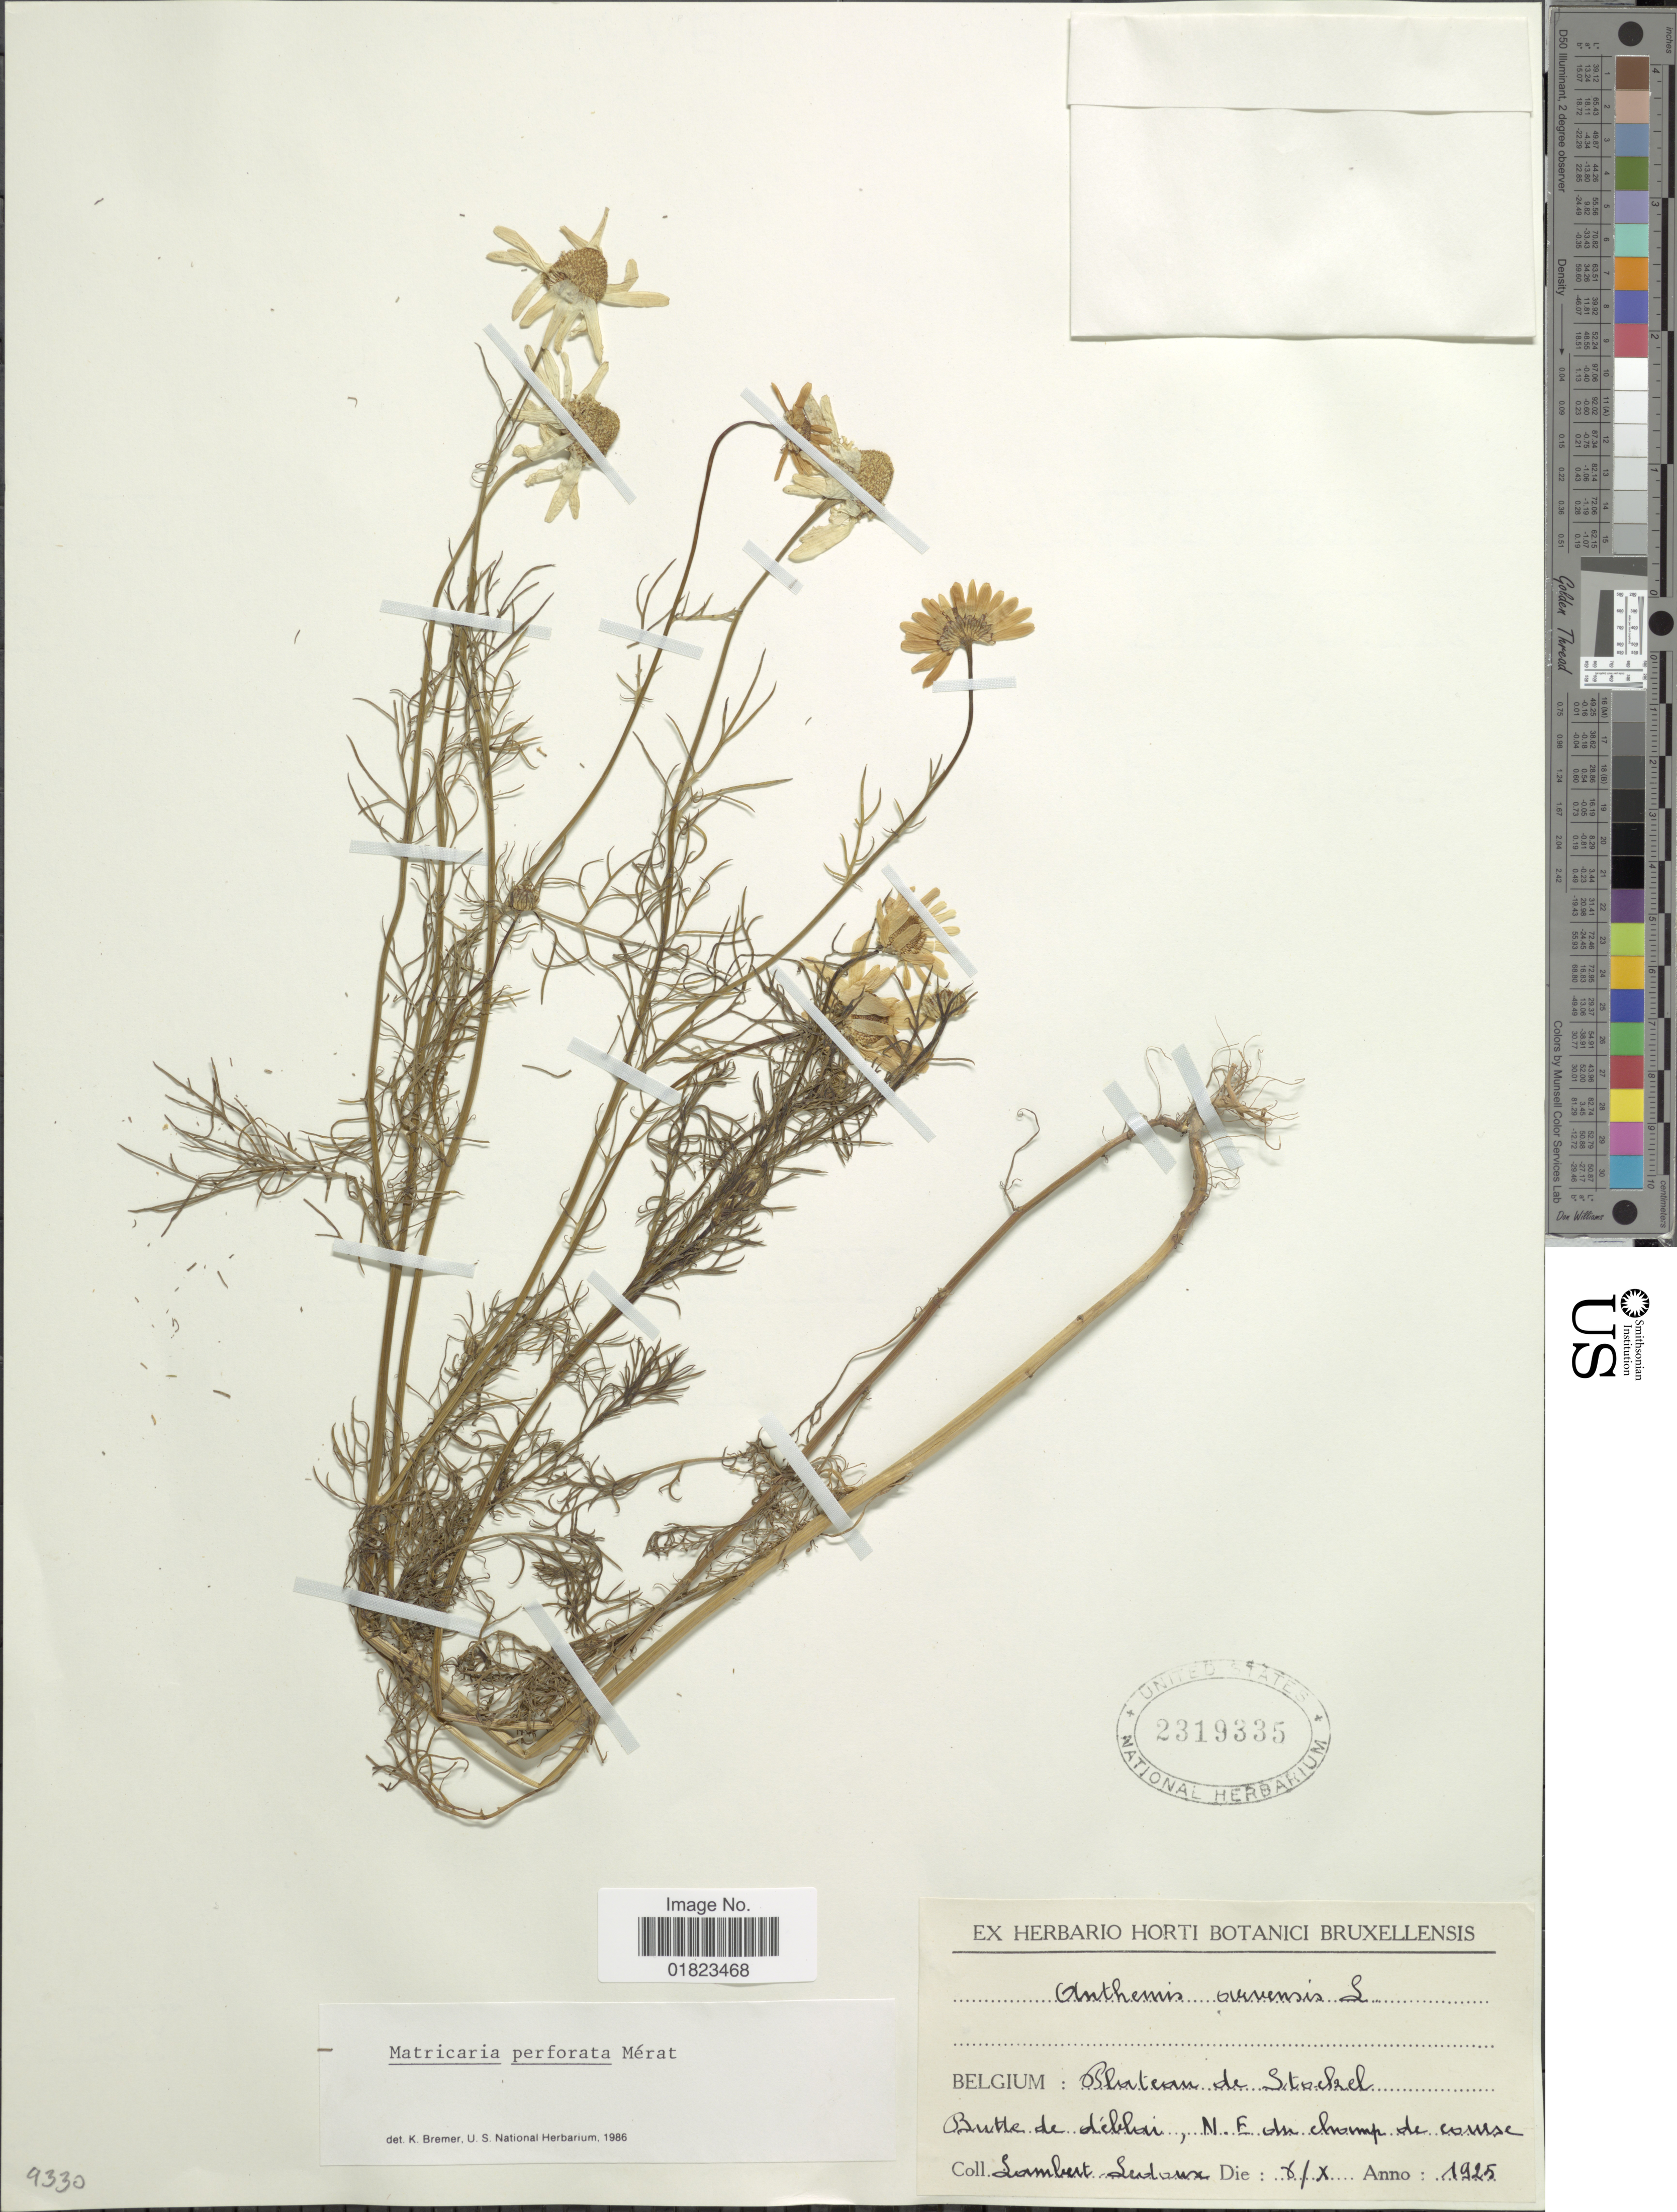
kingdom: Plantae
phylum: Tracheophyta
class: Magnoliopsida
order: Asterales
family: Asteraceae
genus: Tripleurospermum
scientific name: Tripleurospermum perforatum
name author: (Mérat) Laínz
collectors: Lambert, -- & -. Ledoux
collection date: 1925-10-08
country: Belgium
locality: Belgium: Plateau de Stockel, Butte de Deblou, N.E. du champ de Comse. [interpreted]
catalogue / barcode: US 2319335